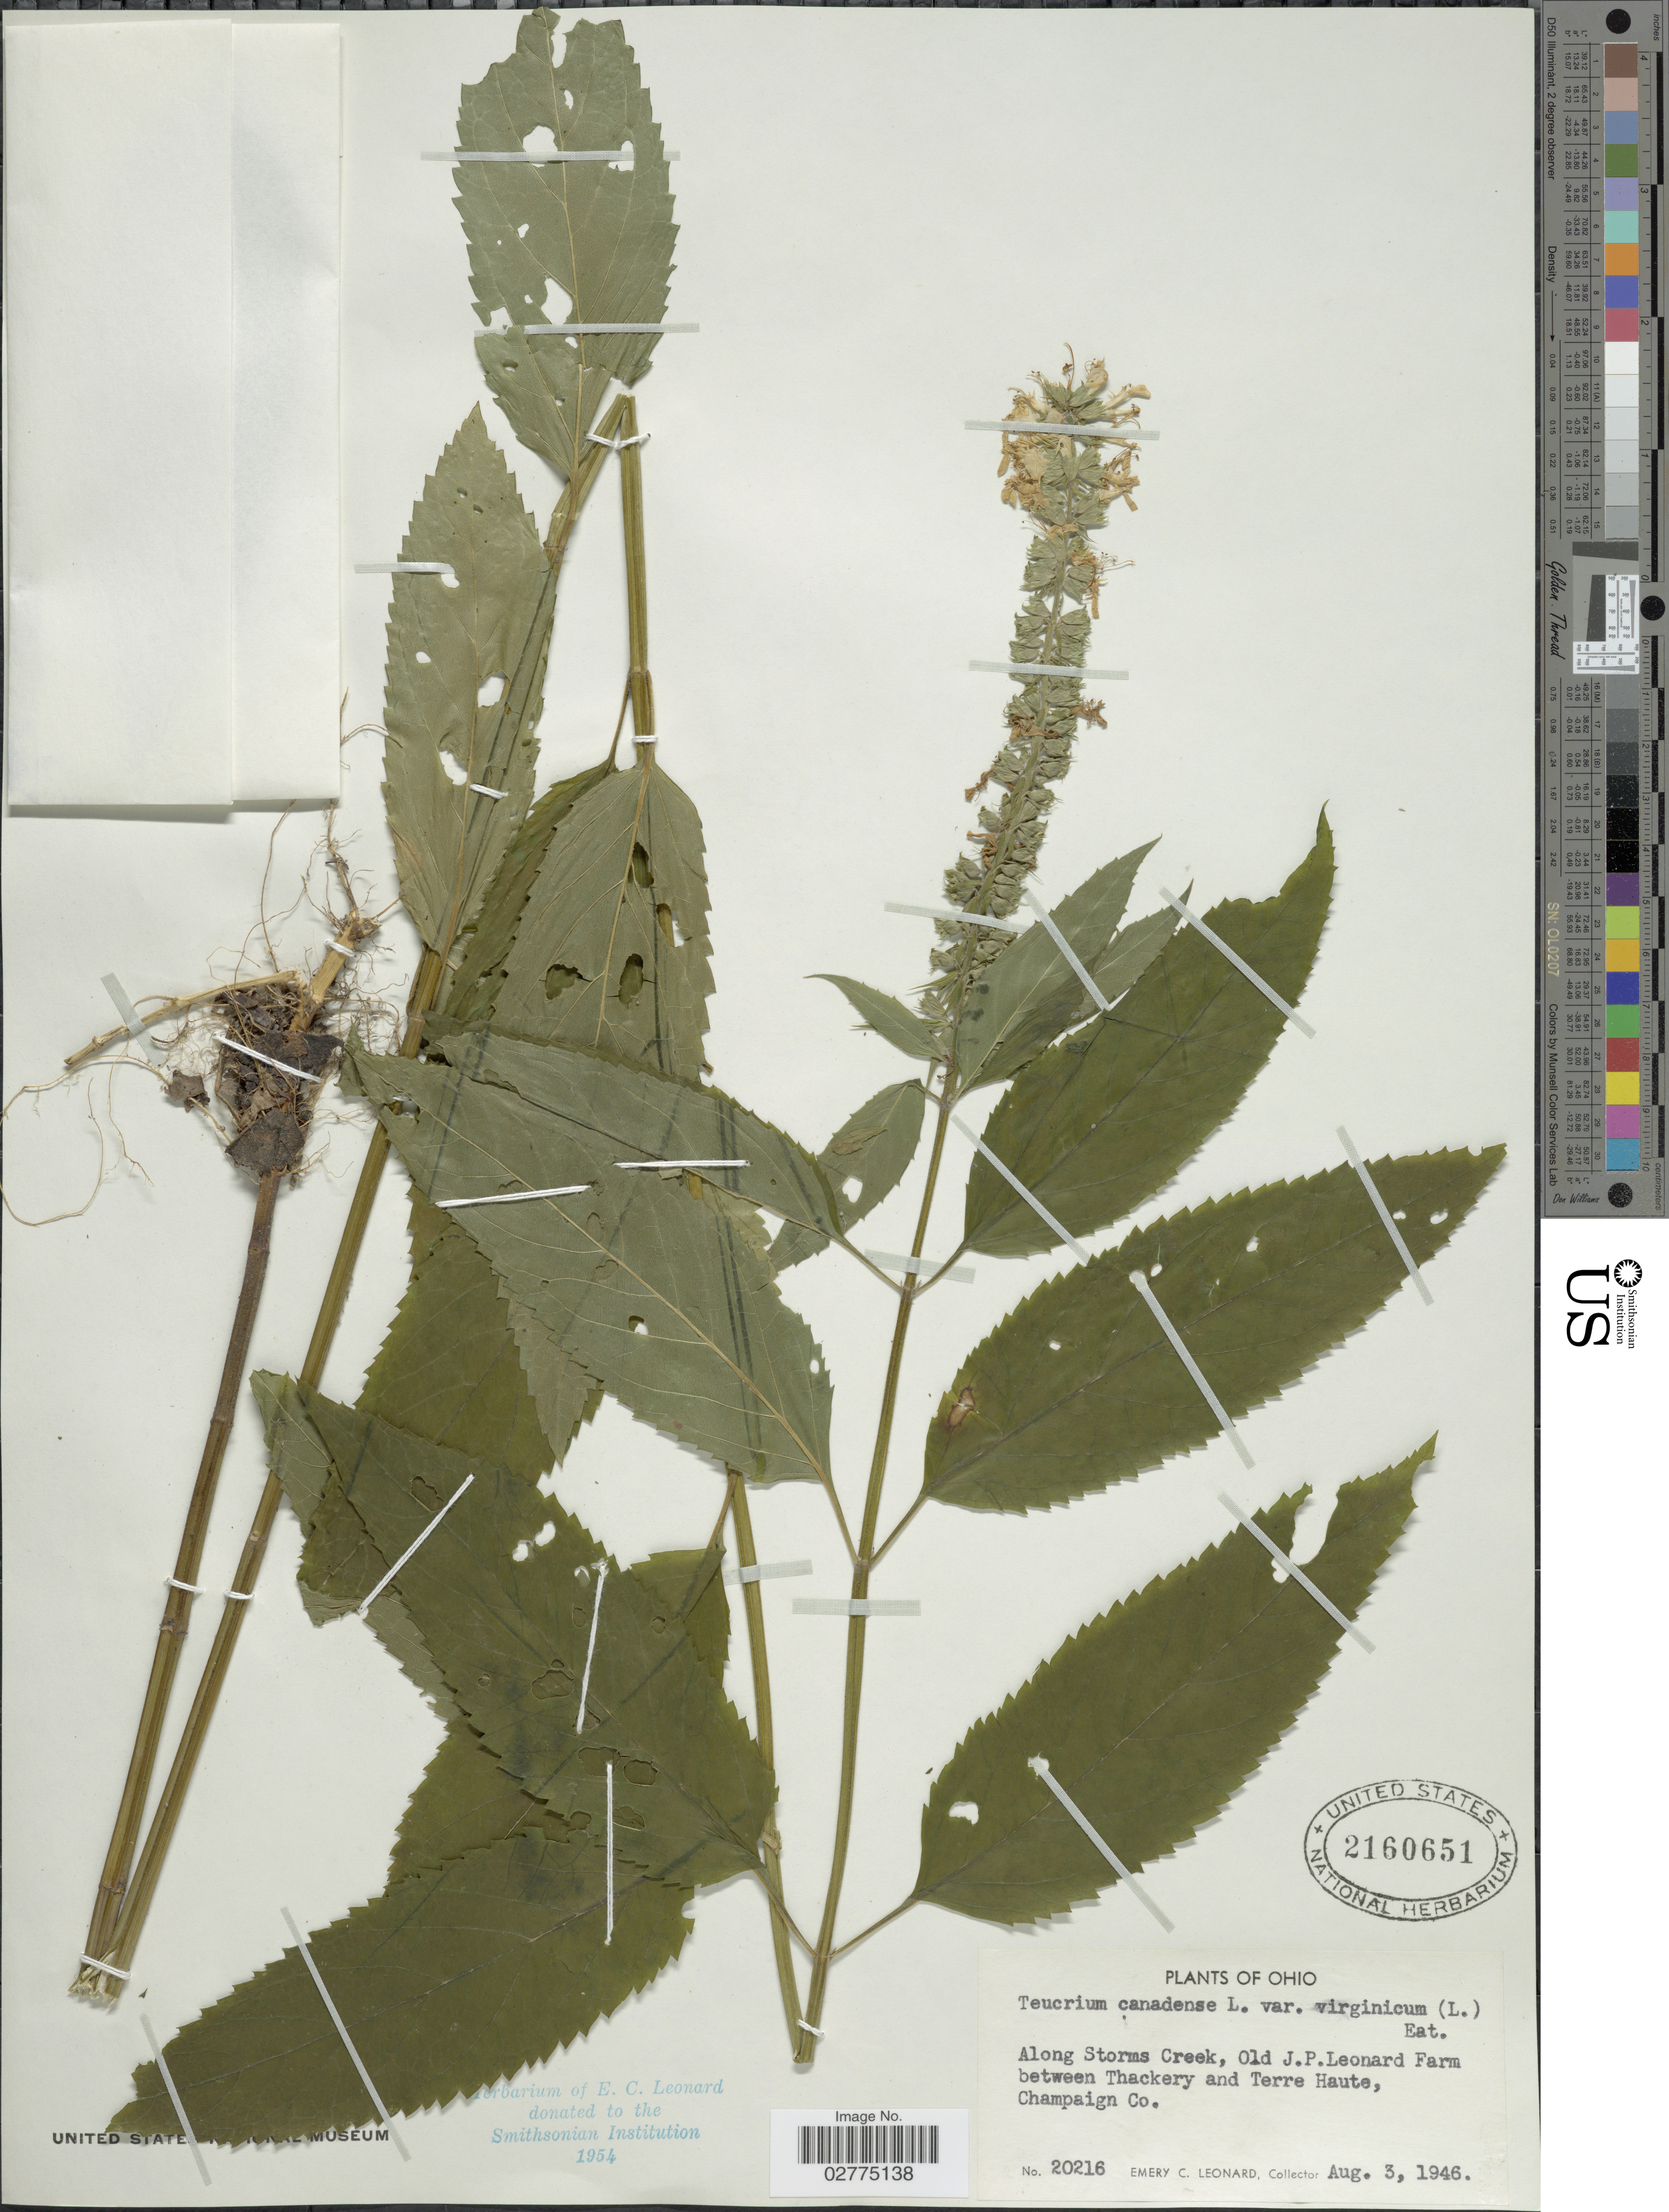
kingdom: Plantae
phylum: Tracheophyta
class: Magnoliopsida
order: Lamiales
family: Lamiaceae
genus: Teucrium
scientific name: Teucrium canadense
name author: L.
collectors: E. C. Leonard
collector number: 20216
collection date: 1946-08-03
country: United States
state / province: Ohio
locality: Along Storms Creek, Old J.P. Leonard Farm between Thackery and Terre Haute, Champaign Co.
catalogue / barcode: US 2160651